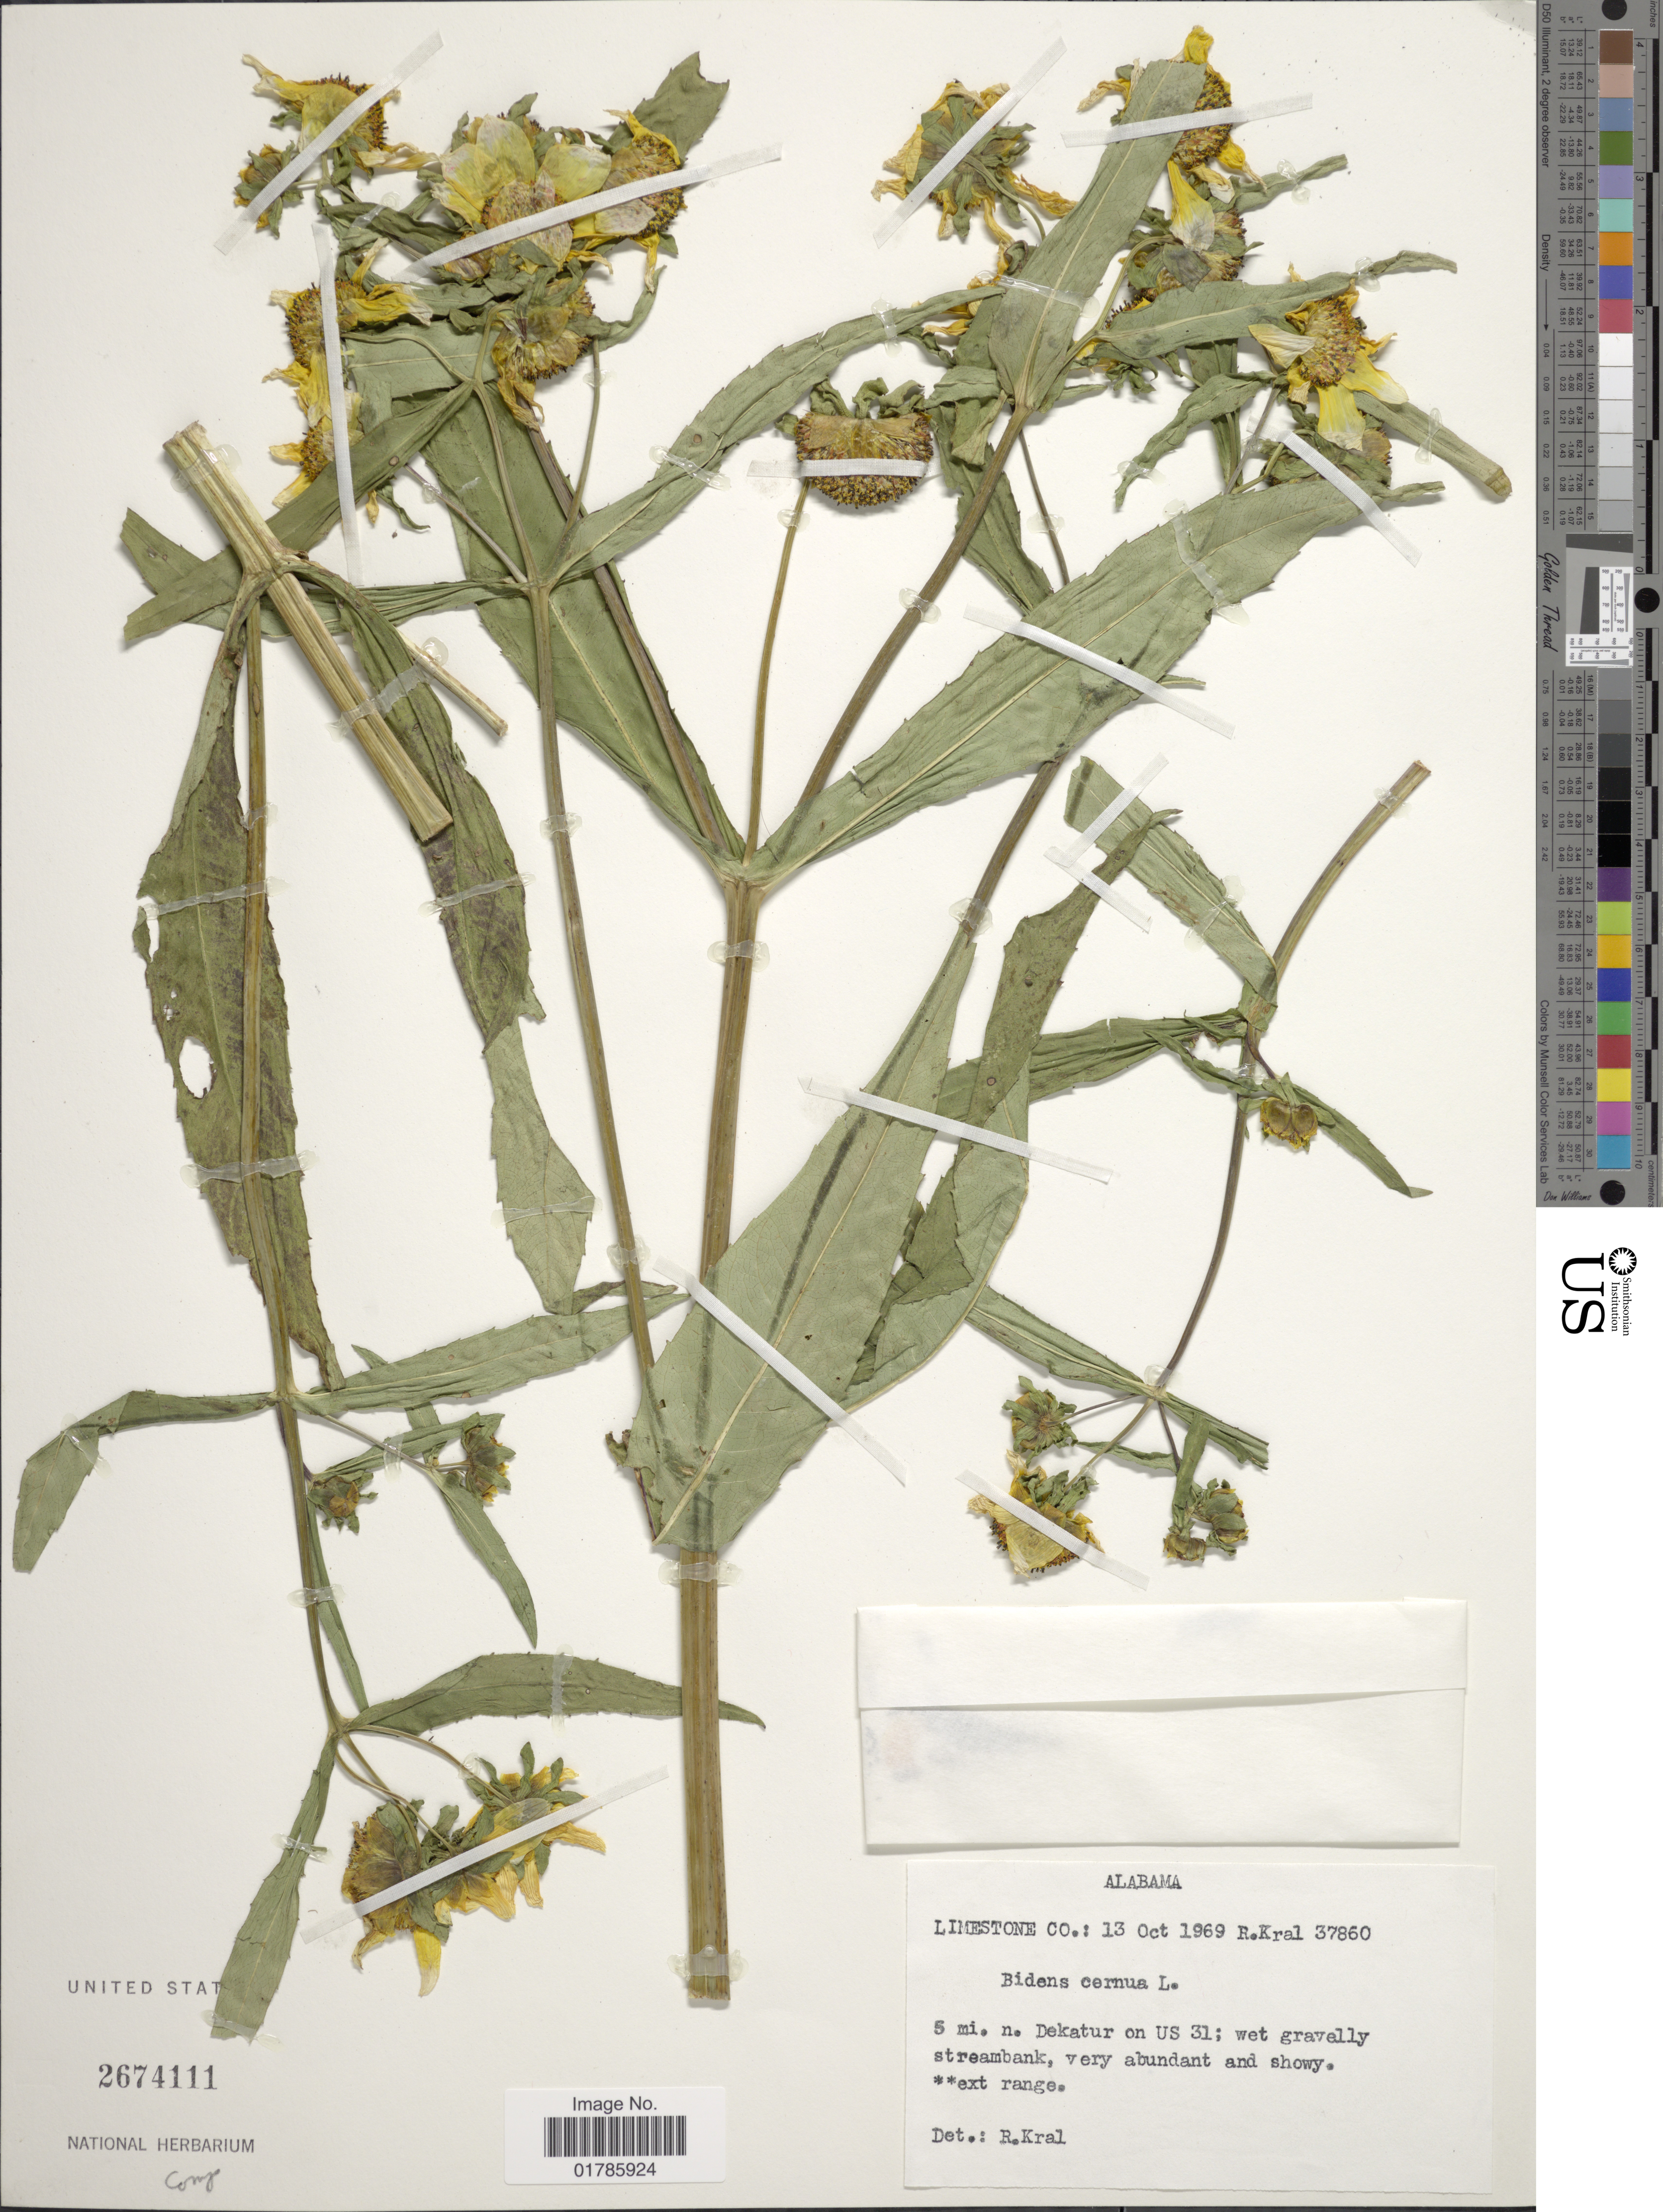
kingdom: Plantae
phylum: Tracheophyta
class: Magnoliopsida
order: Asterales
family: Asteraceae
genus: Bidens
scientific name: Bidens cernua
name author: L.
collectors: R. Kral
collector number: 37860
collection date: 1969-10-13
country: United States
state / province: Alabama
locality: Limestone Co.: 5 mi. n. Dekatur on US 31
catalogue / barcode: US 2674111